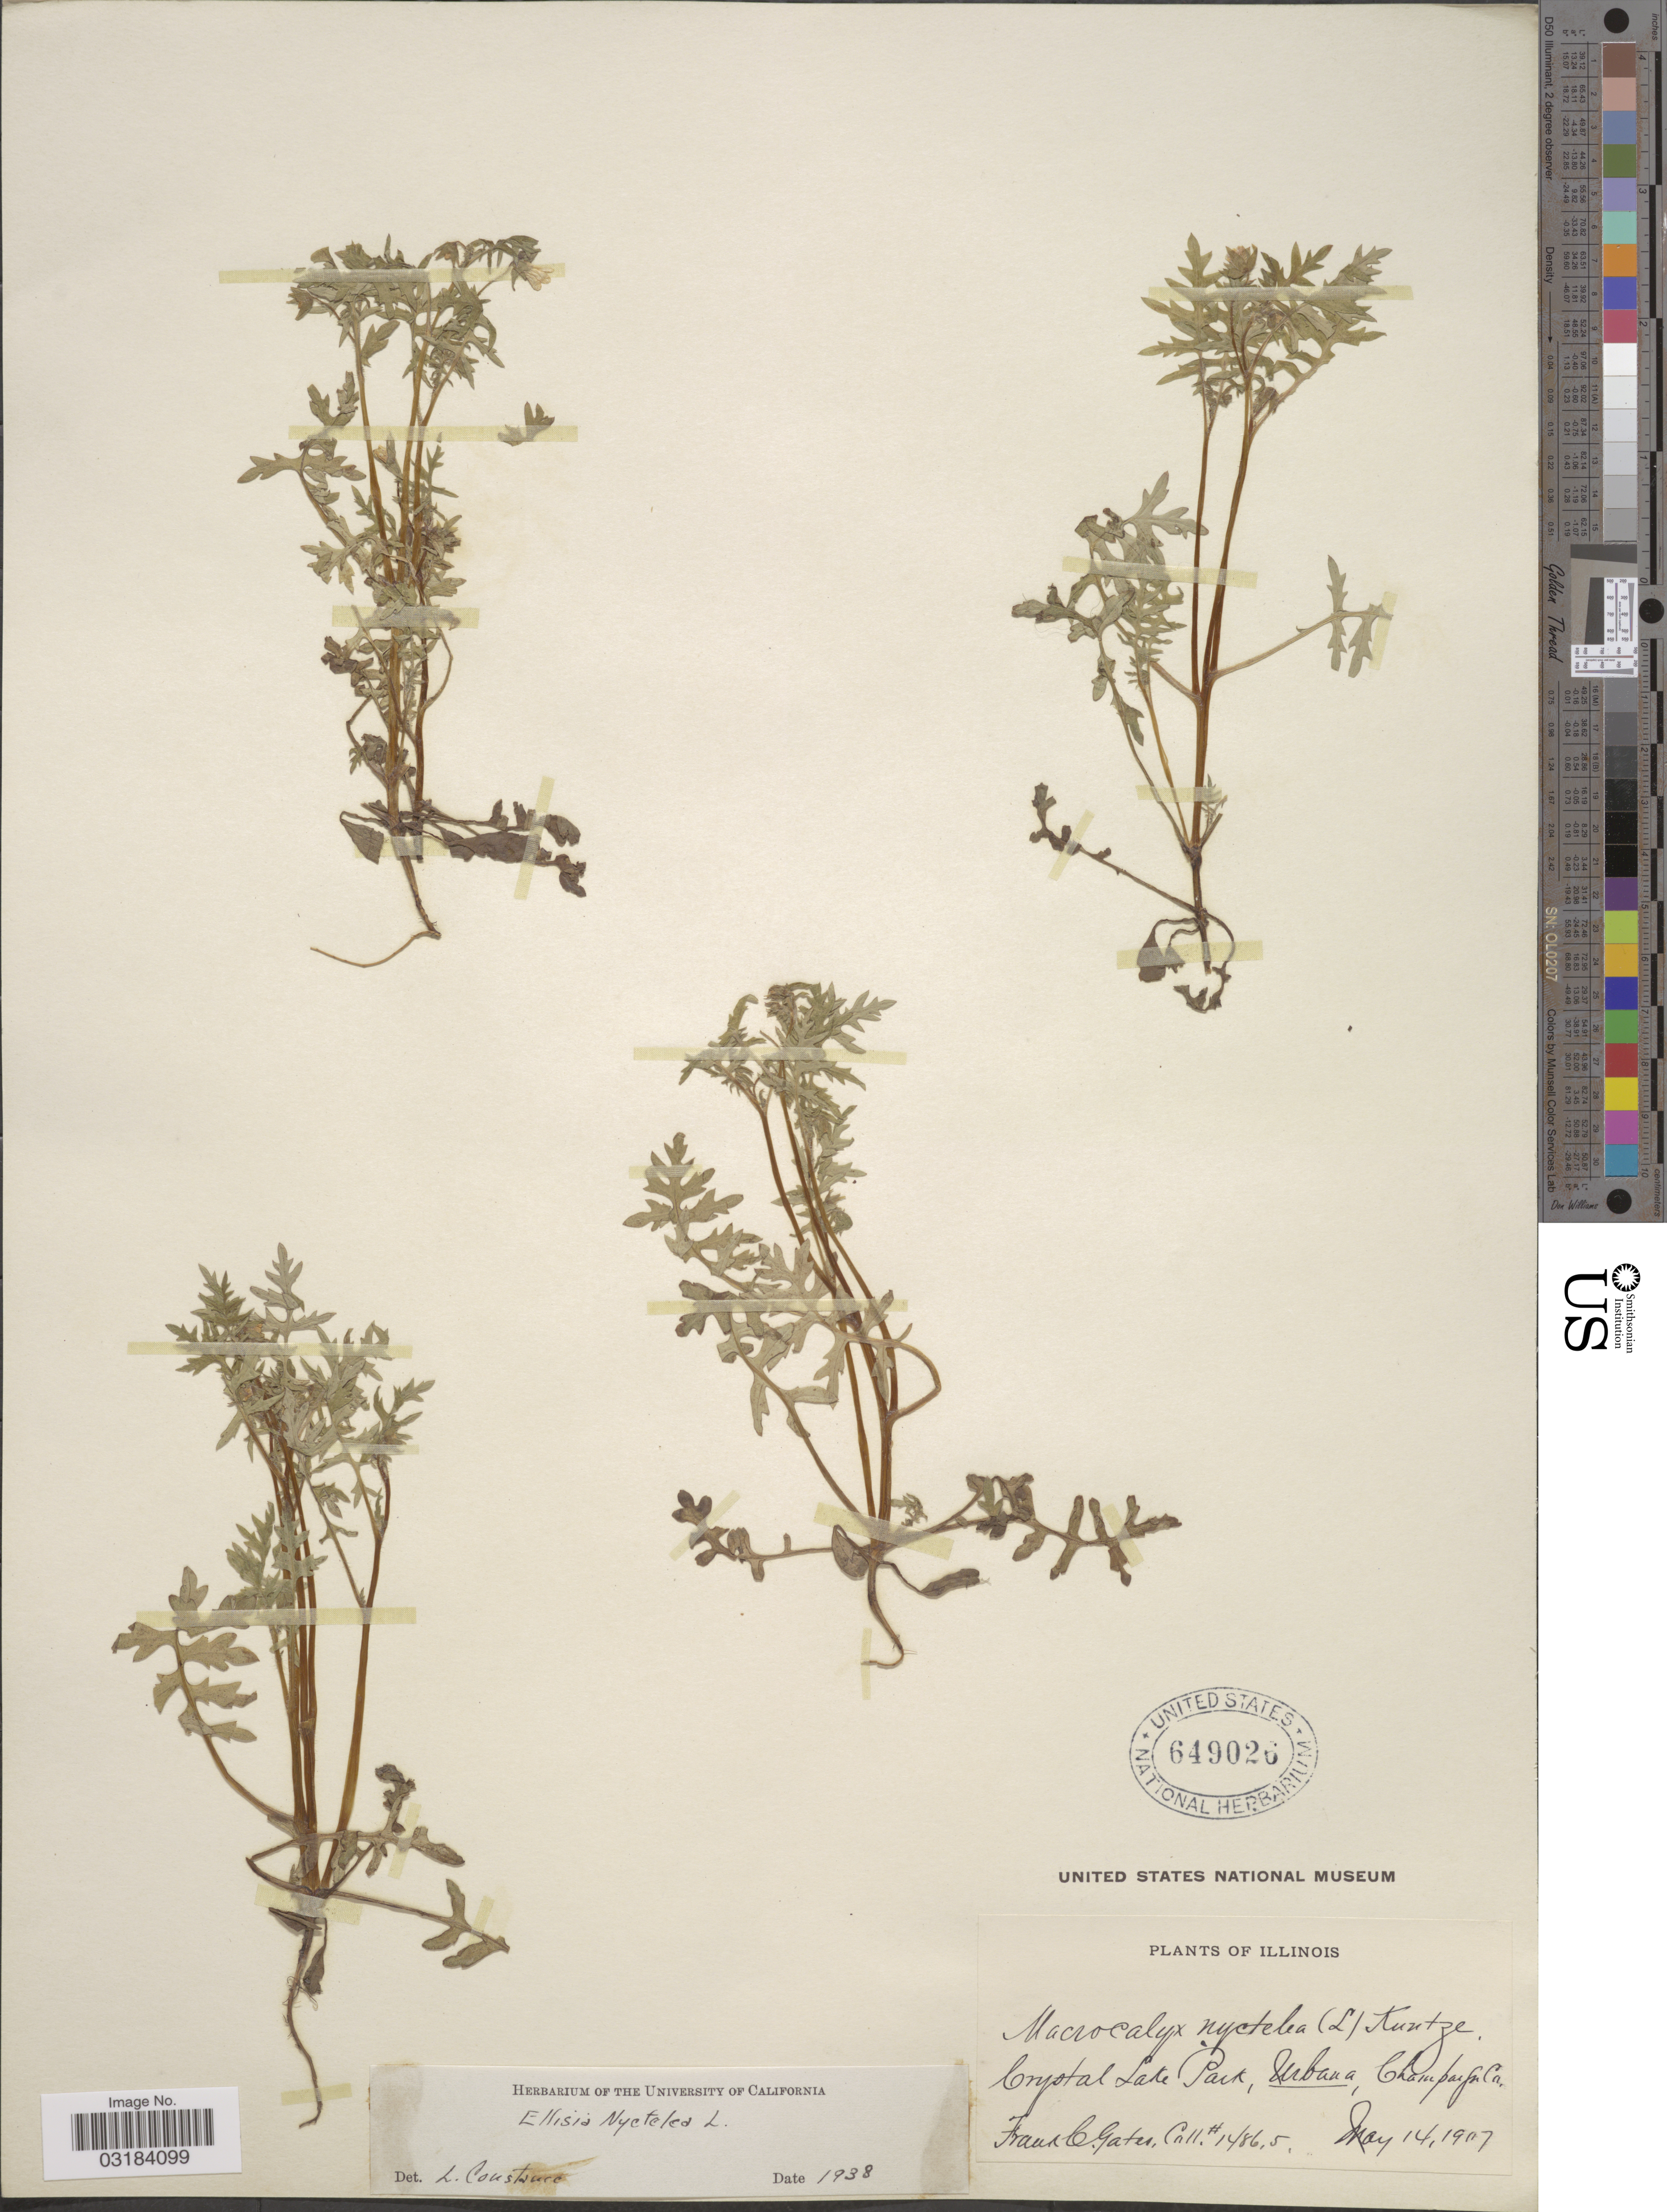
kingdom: Plantae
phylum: Tracheophyta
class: Magnoliopsida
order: Boraginales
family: Hydrophyllaceae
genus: Ellisia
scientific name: Ellisia nyctelea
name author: L.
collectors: F. C. Gates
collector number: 1486,5*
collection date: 1907-05-14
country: United States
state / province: Illinois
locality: Crystal Lake Park, Urbana, Champaign Co.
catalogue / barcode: US 649026